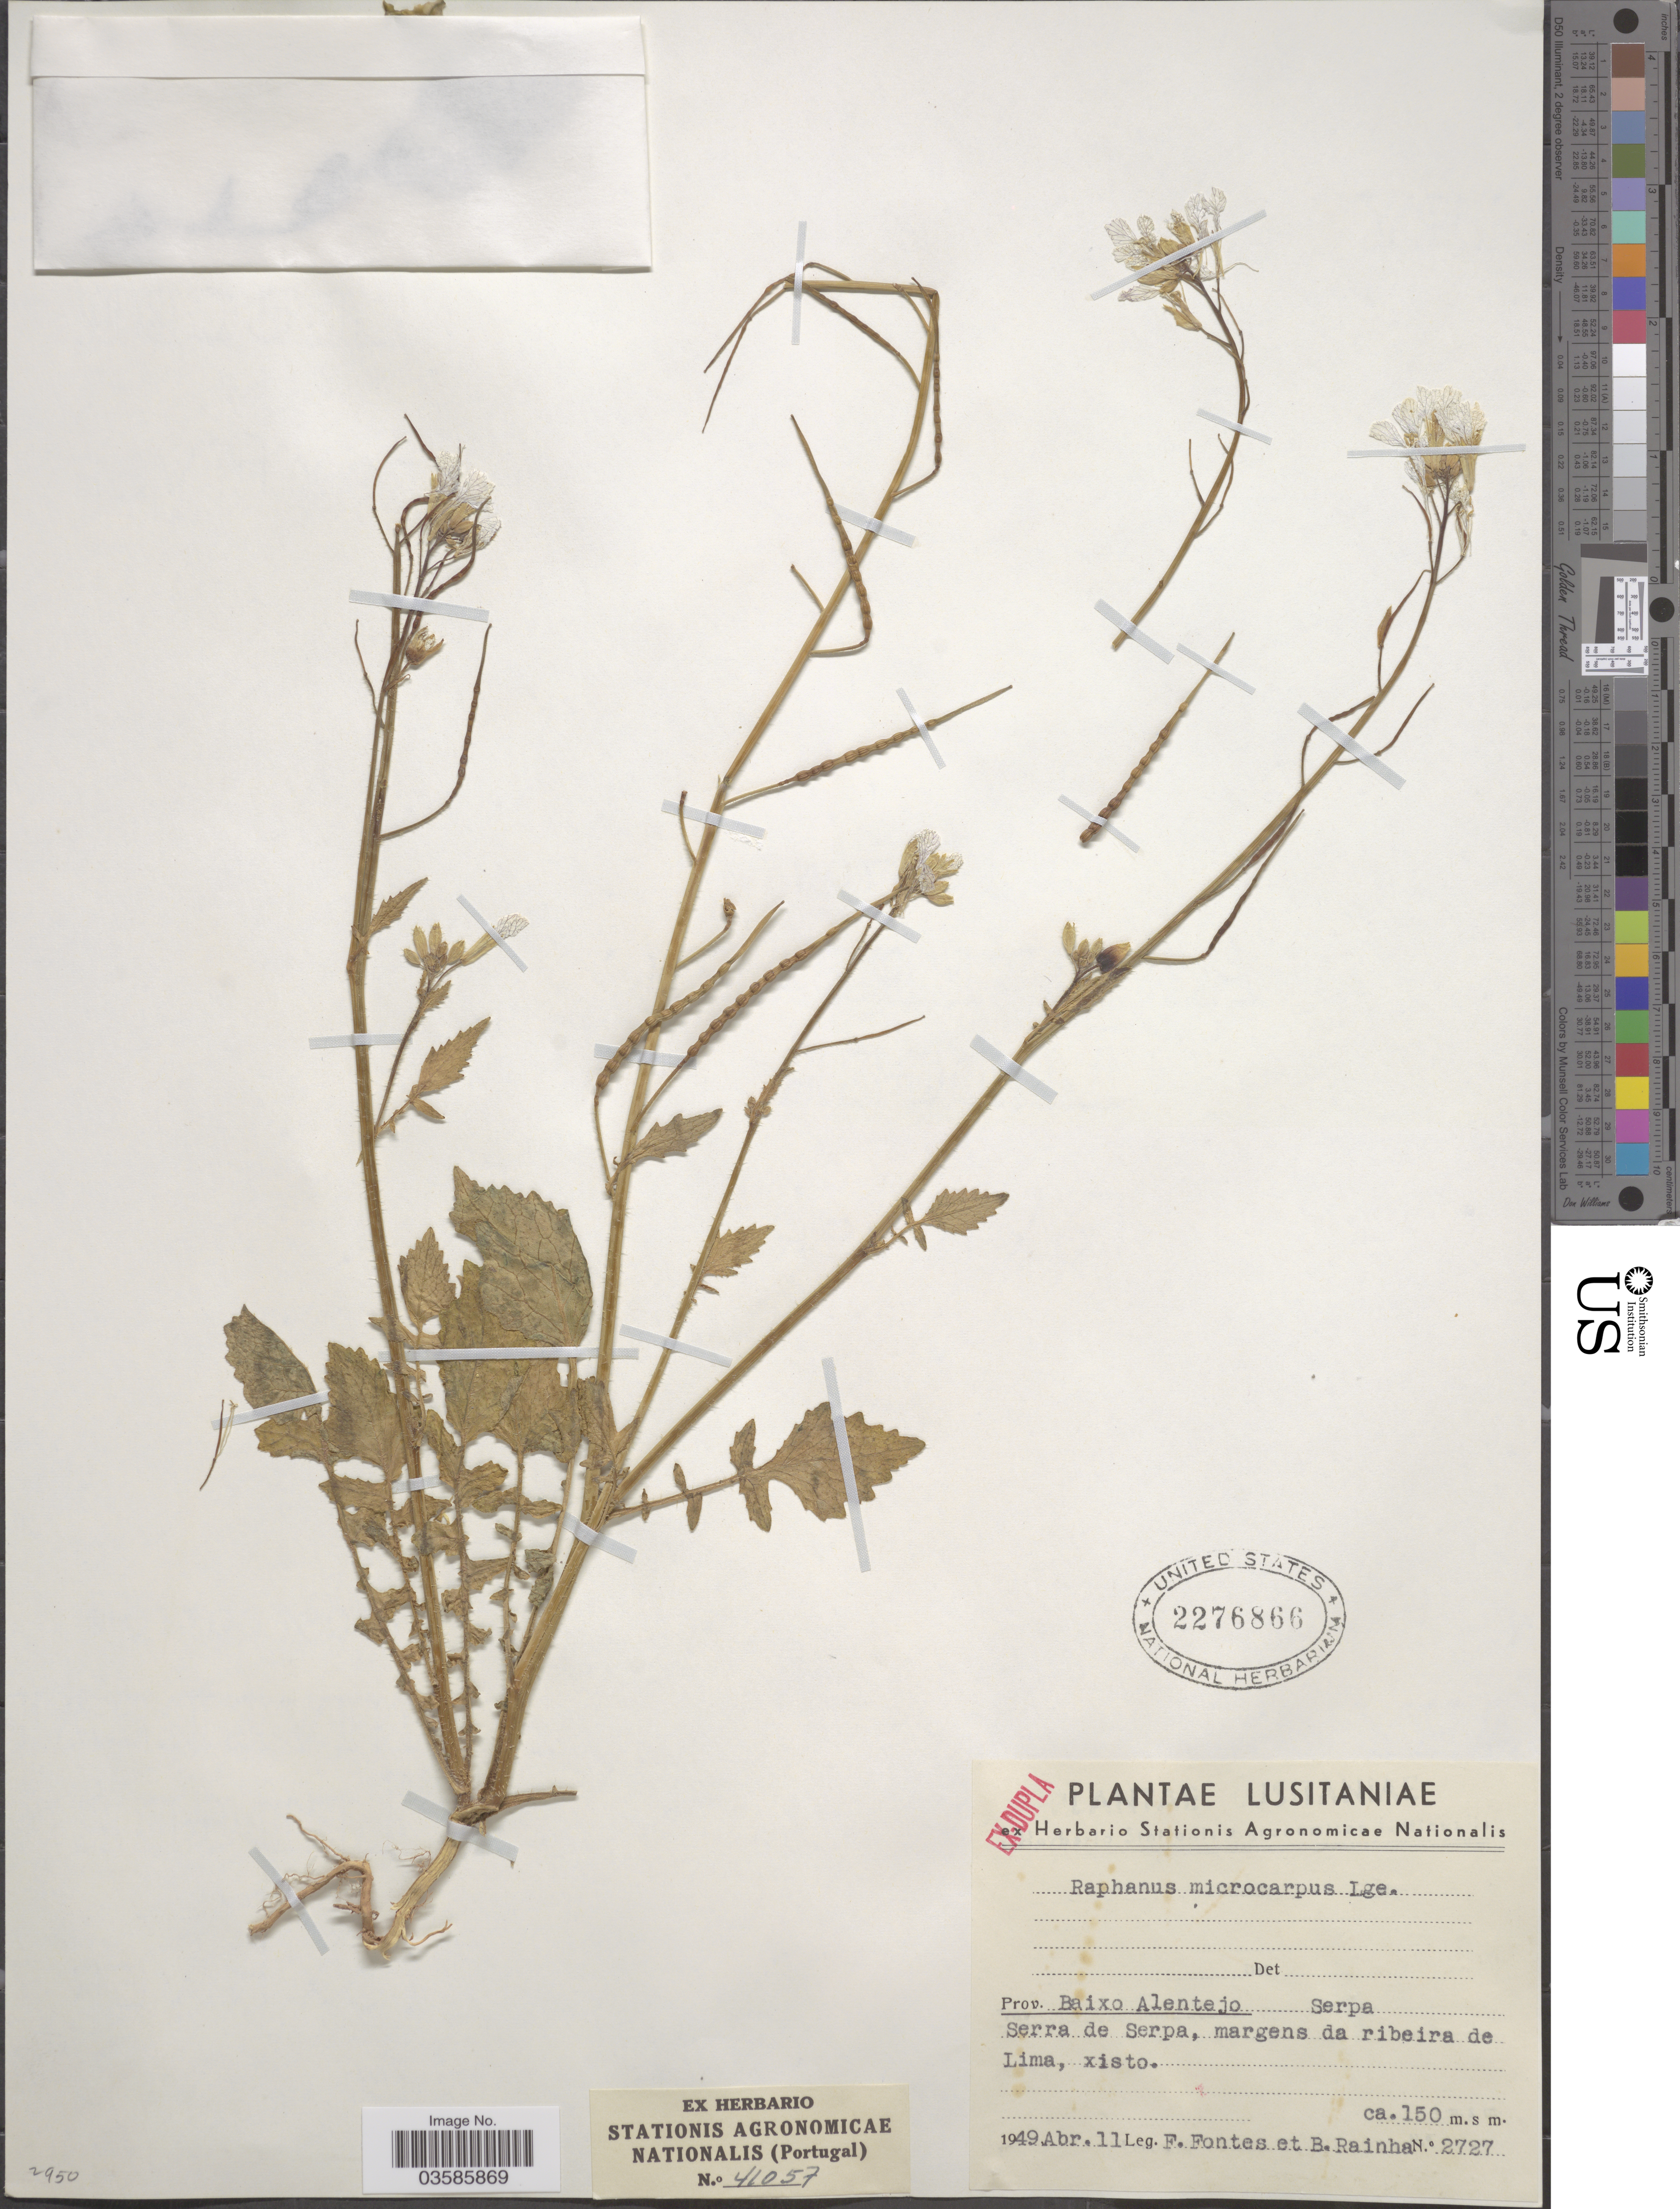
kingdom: Plantae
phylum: Tracheophyta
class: Magnoliopsida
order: Brassicales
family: Brassicaceae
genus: Raphanus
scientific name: Raphanus microcarpus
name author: Lange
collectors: Fontes, F. & B. Rainha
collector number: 2727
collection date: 1949-04-11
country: Portugal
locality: Lusitaniae. Prov. Baixo Alentejo. Serpa Serra de Serpa, margens de ribeira de Lima, xisto.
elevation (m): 150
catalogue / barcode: US 2276866